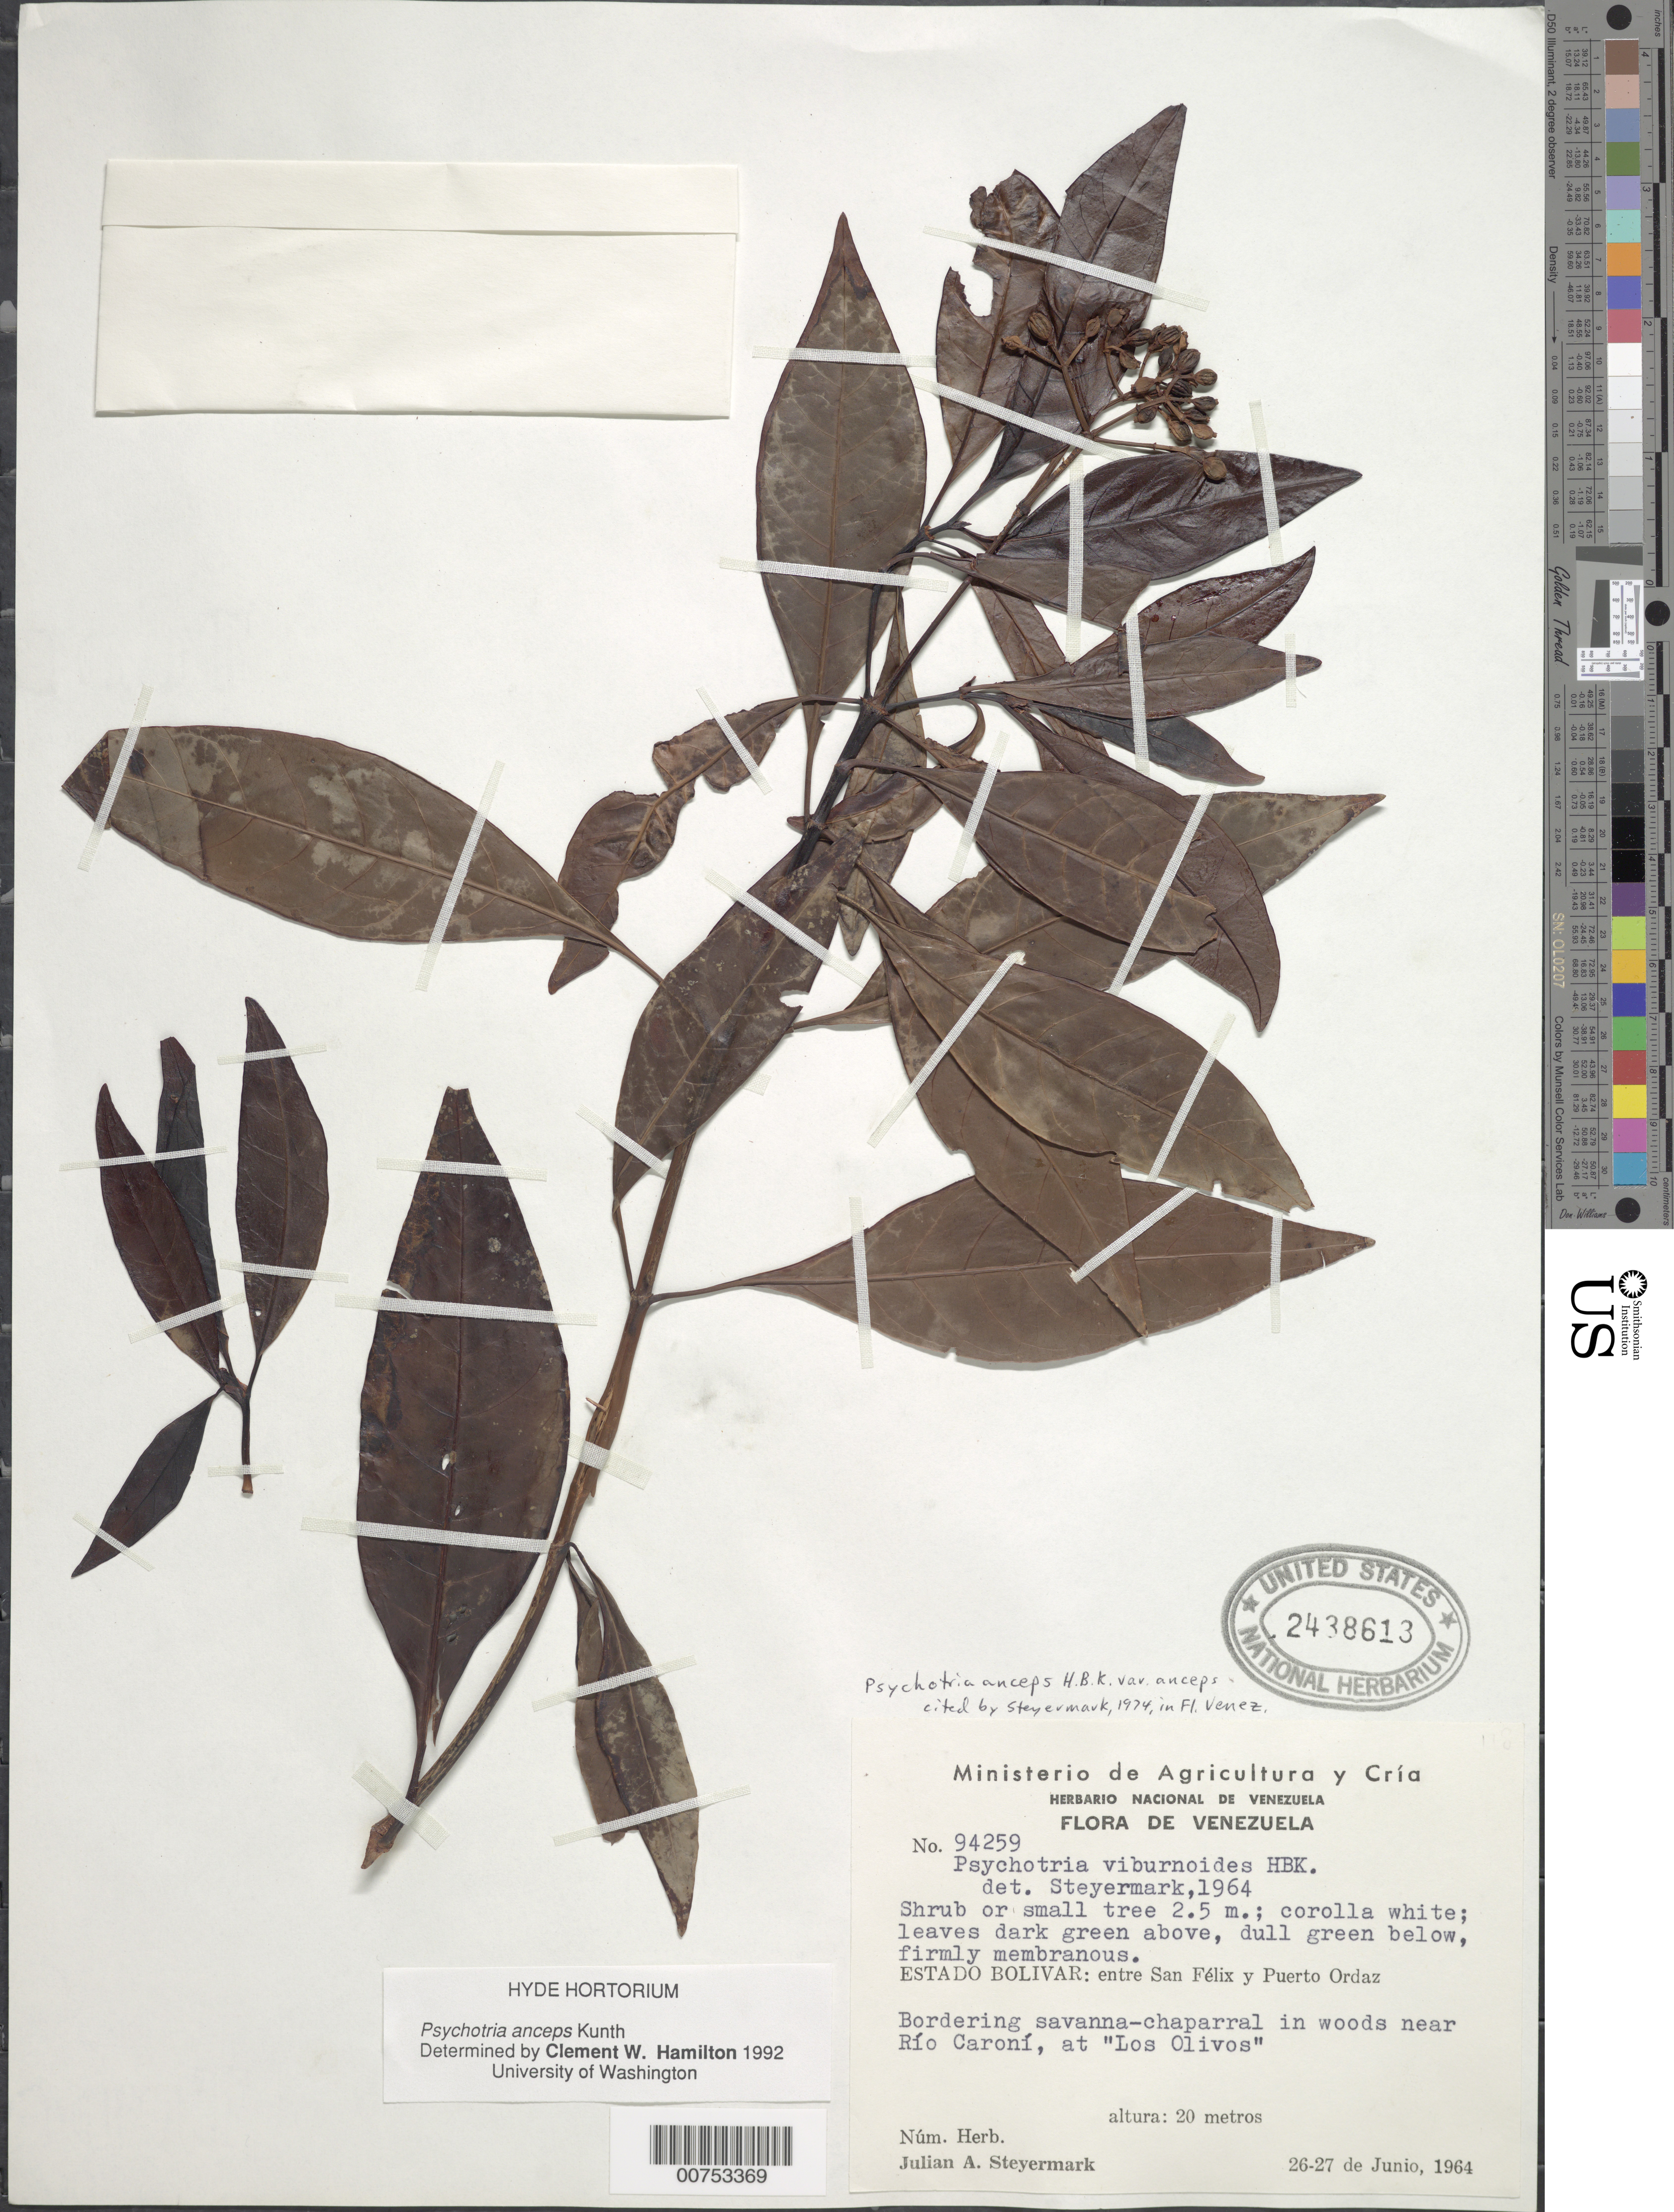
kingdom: Plantae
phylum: Tracheophyta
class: Magnoliopsida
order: Gentianales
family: Rubiaceae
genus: Psychotria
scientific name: Psychotria anceps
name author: Kunth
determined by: Hamilton, C. W.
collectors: J. Steyermark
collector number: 94259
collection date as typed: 26-Jun-64 to 27-Jun-64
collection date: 1964-06-26/1964-06-27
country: Venezuela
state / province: Bolívar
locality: San Félix to Puerto Ordaz; "Los Olivos" (Olive trees), Parque Caroní along Río Caroní, near Puerto Ordaz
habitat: Bordering savanna-chaparral in woods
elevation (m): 20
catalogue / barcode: US 2438613